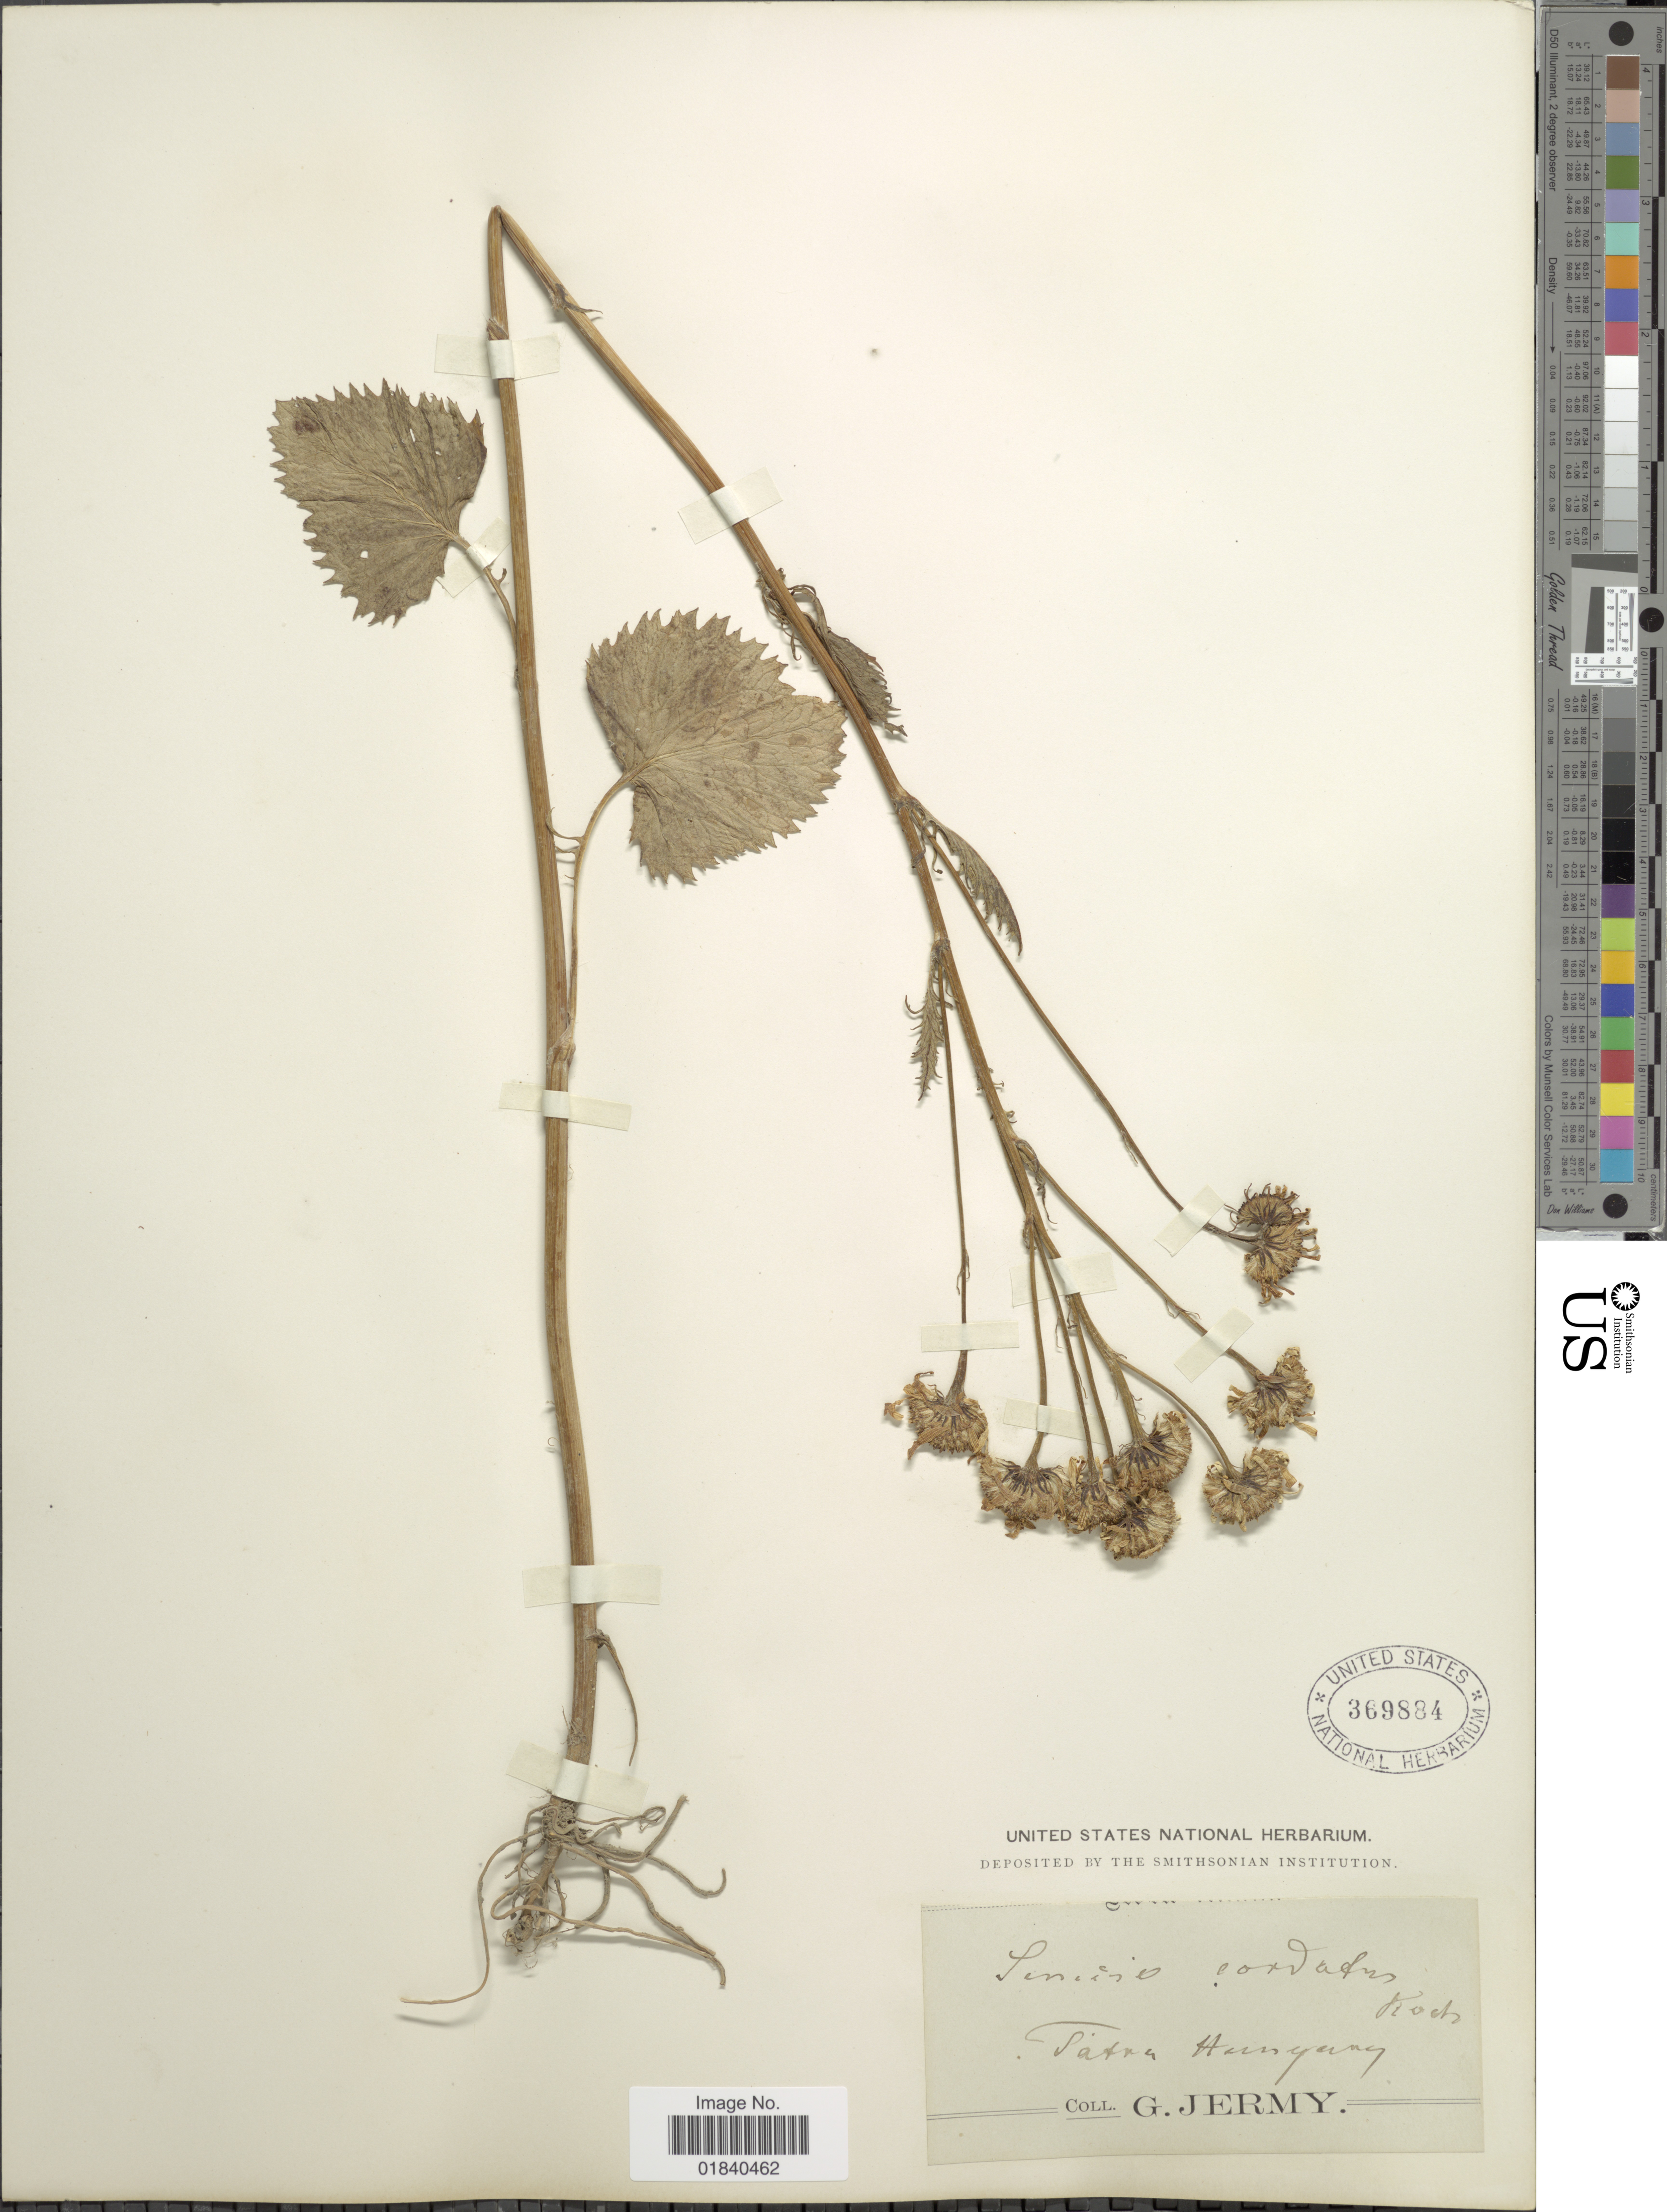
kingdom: Plantae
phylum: Tracheophyta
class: Magnoliopsida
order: Asterales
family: Asteraceae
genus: Senecio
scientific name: Senecio cordatus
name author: W.D.J. Koch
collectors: G. Jermy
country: Hungary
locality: Tatra Hungary.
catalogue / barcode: US 369884